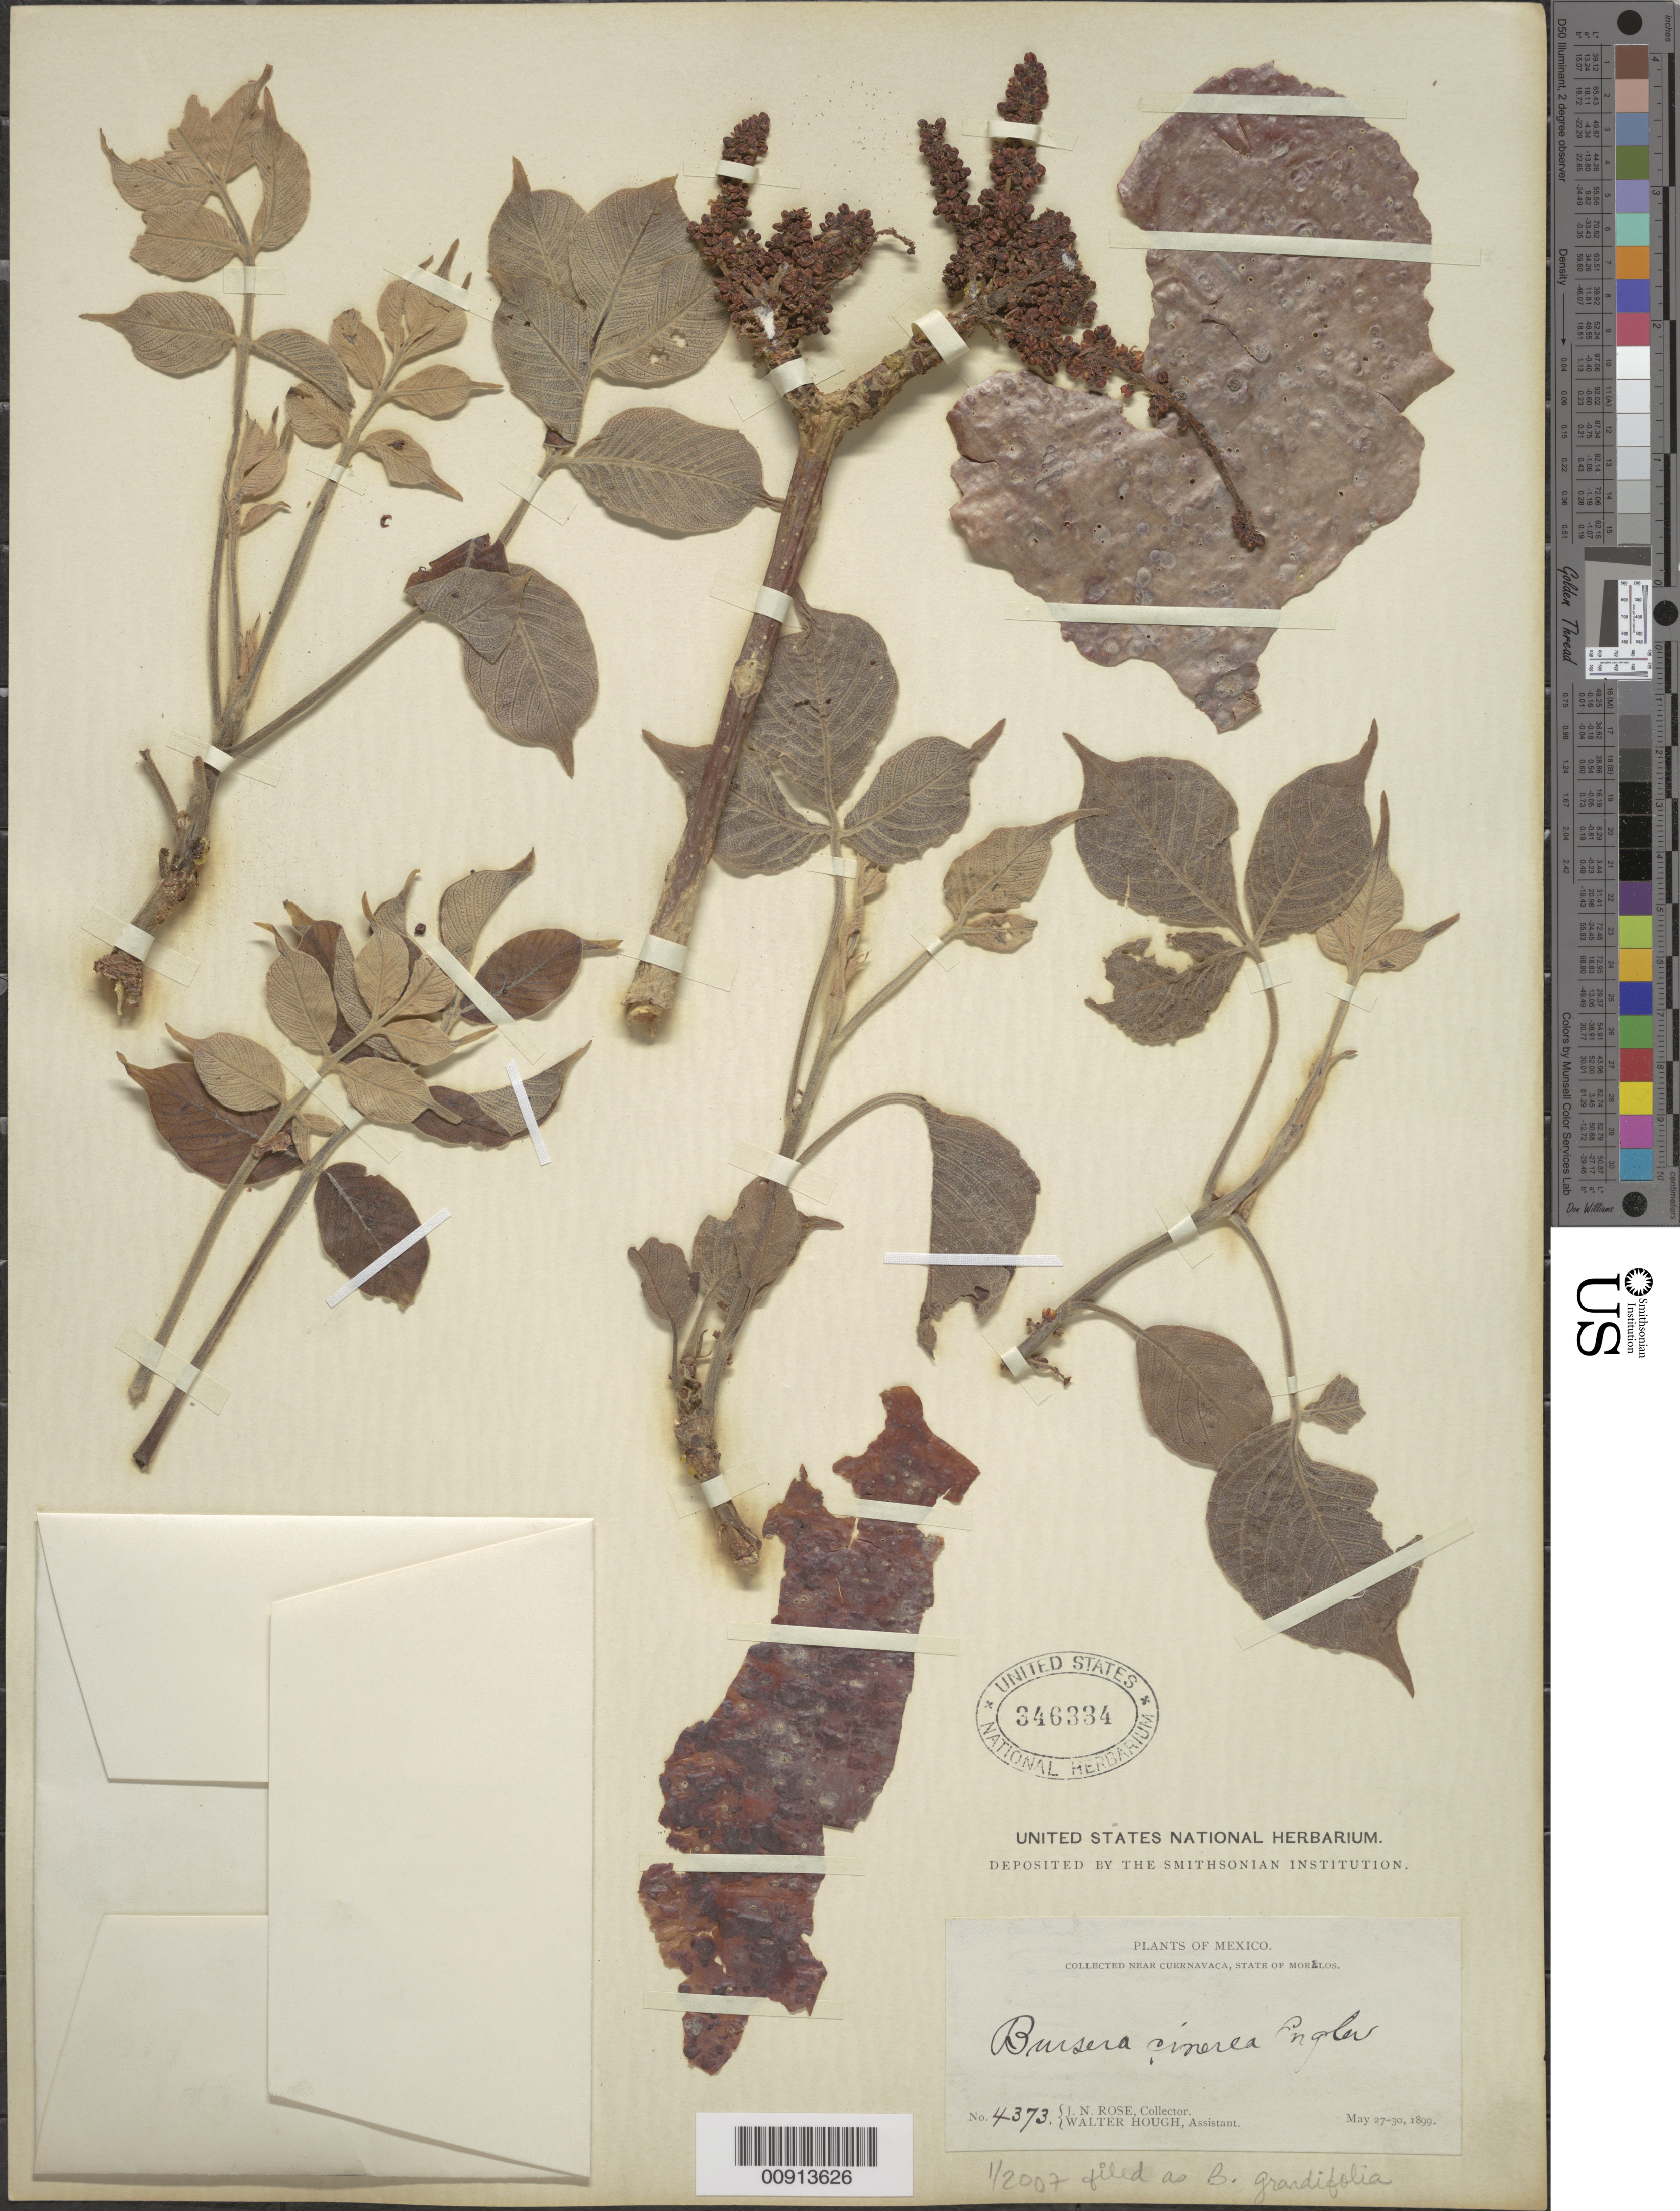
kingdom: Plantae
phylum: Tracheophyta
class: Magnoliopsida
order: Sapindales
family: Burseraceae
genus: Bursera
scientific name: Bursera grandifolia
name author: (Schltdl.) Engl.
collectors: J. N. Rose & W. Hough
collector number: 4373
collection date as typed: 27 May 1899 to 30 May 1899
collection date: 1899-05-27/1899-05-30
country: Mexico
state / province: Morelos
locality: Near Cuernavaca, Morelos.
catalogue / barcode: US 346334